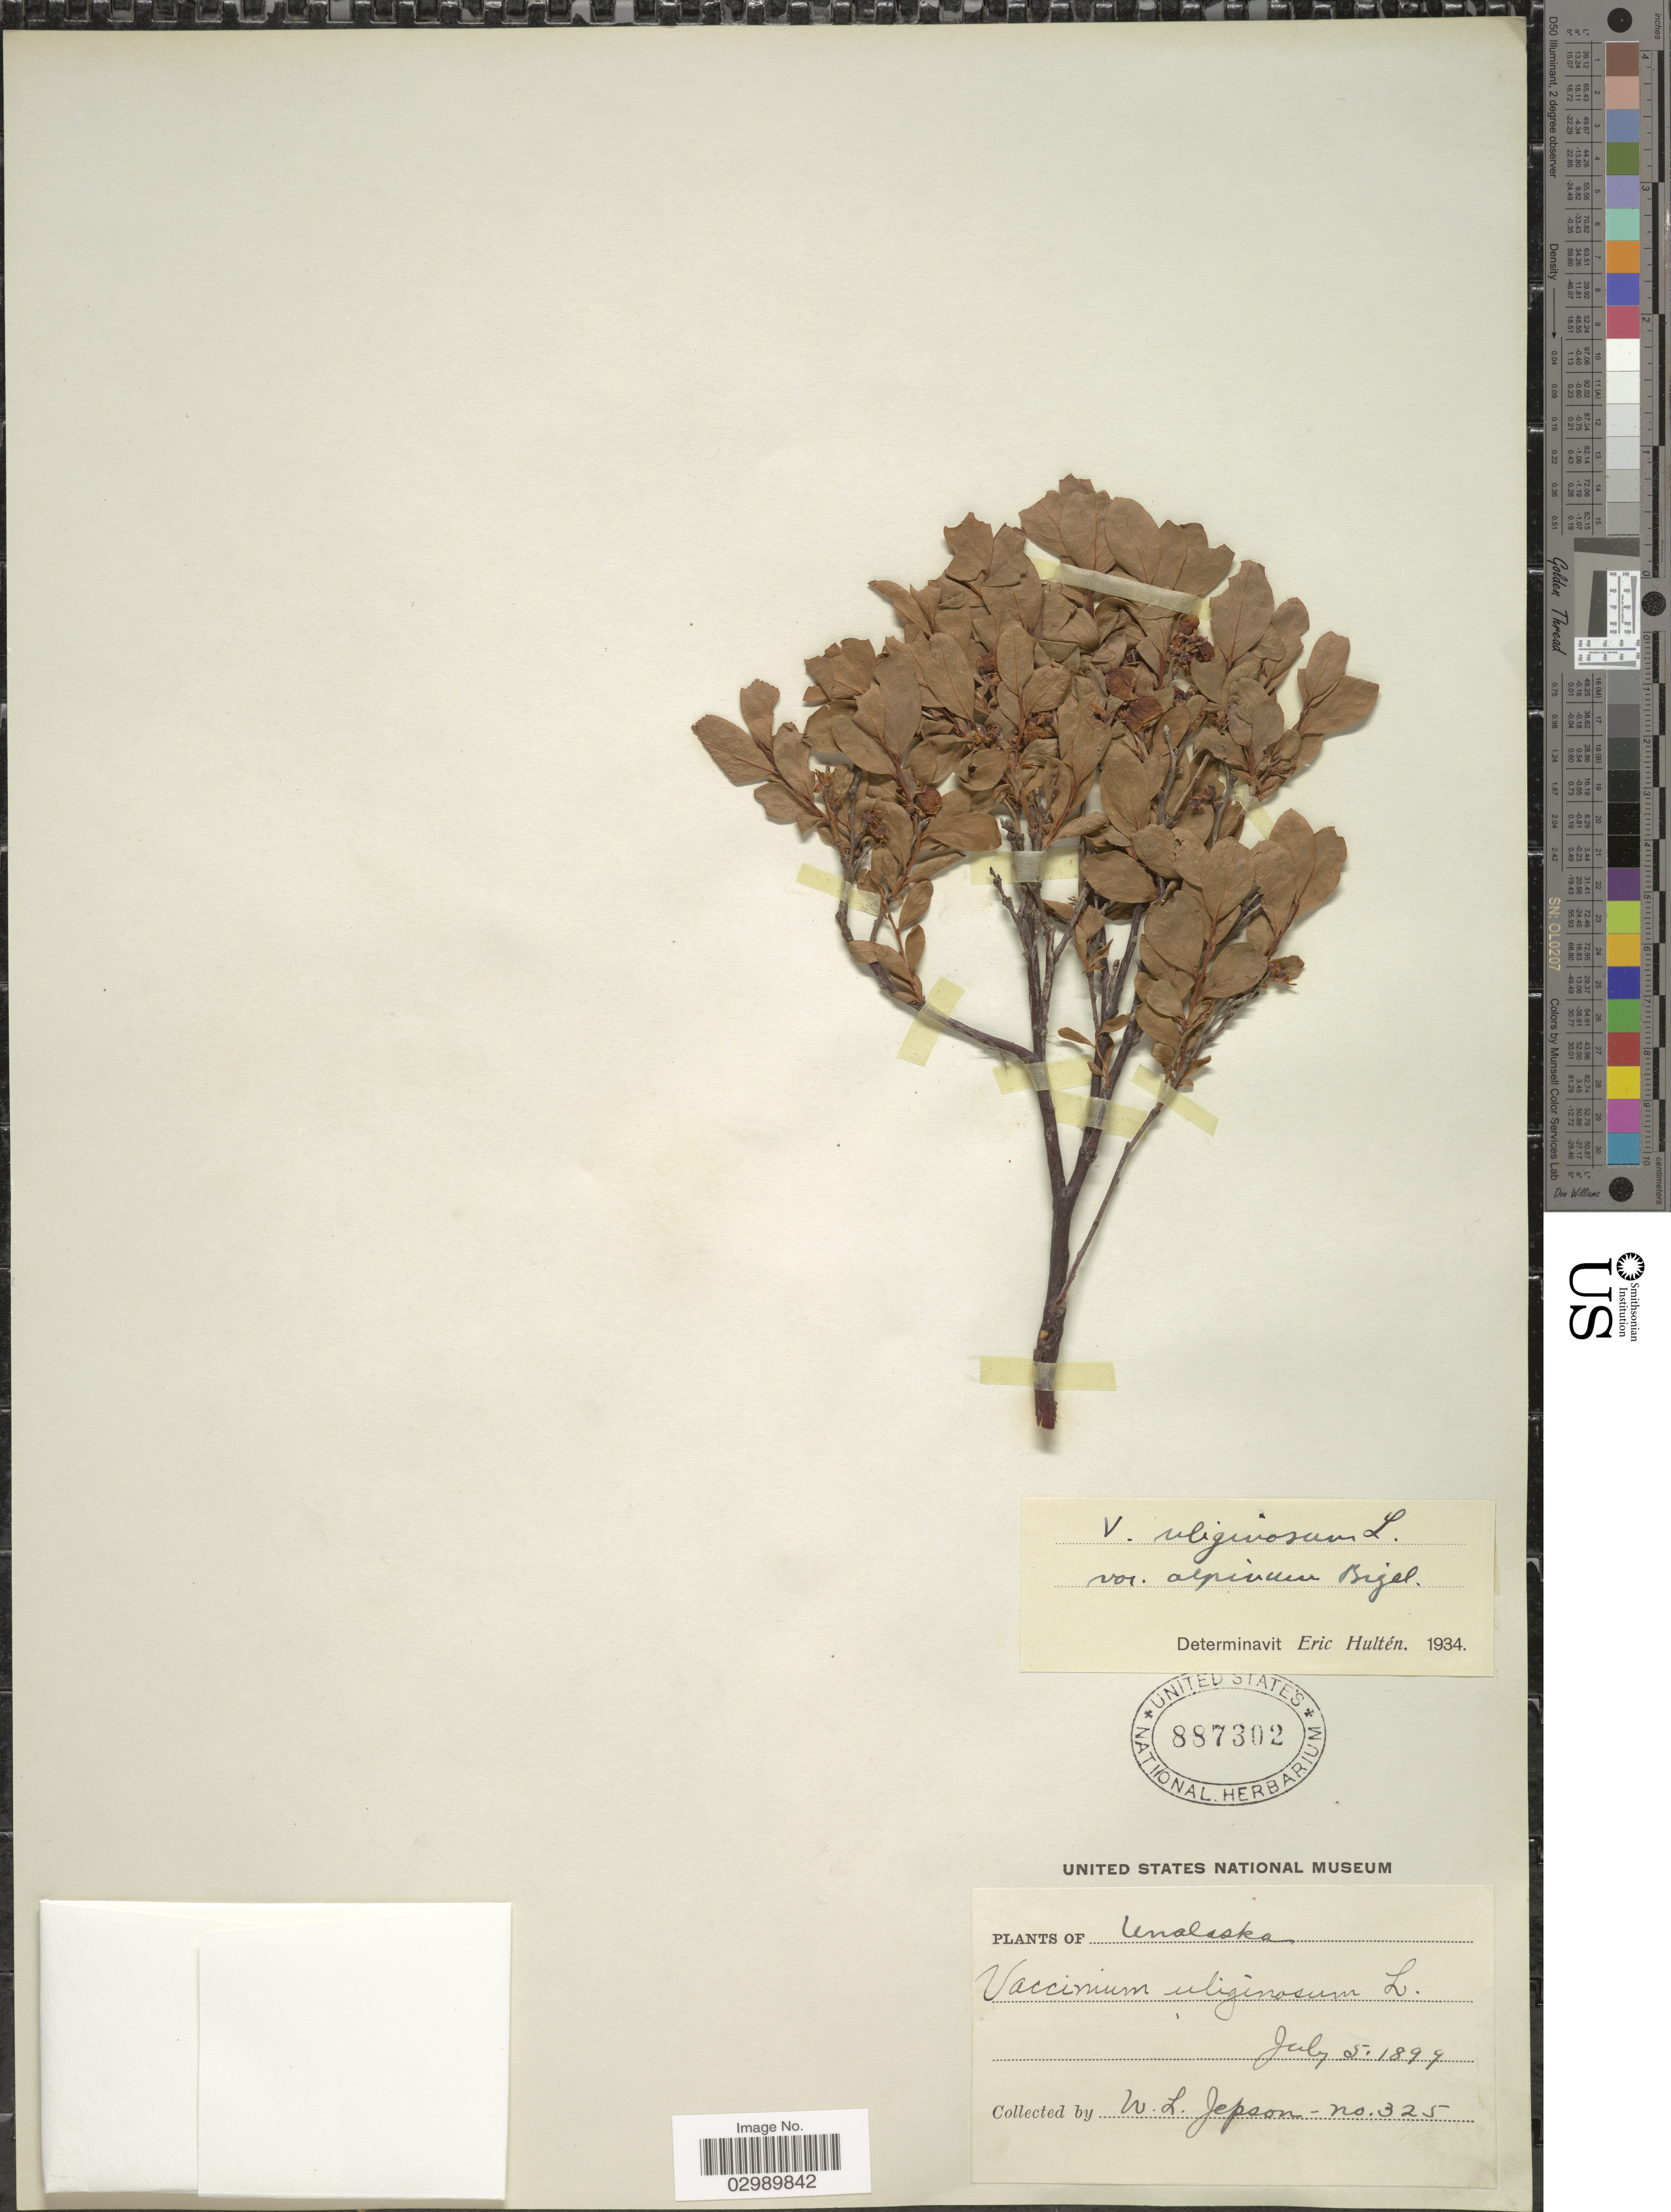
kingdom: Plantae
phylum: Tracheophyta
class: Magnoliopsida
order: Ericales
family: Ericaceae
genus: Vaccinium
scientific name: Vaccinium uliginosum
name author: L.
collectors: W. L. Jepson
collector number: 325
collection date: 1899-07-05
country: United States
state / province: Alaska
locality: Unalaska.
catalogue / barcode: US 887302